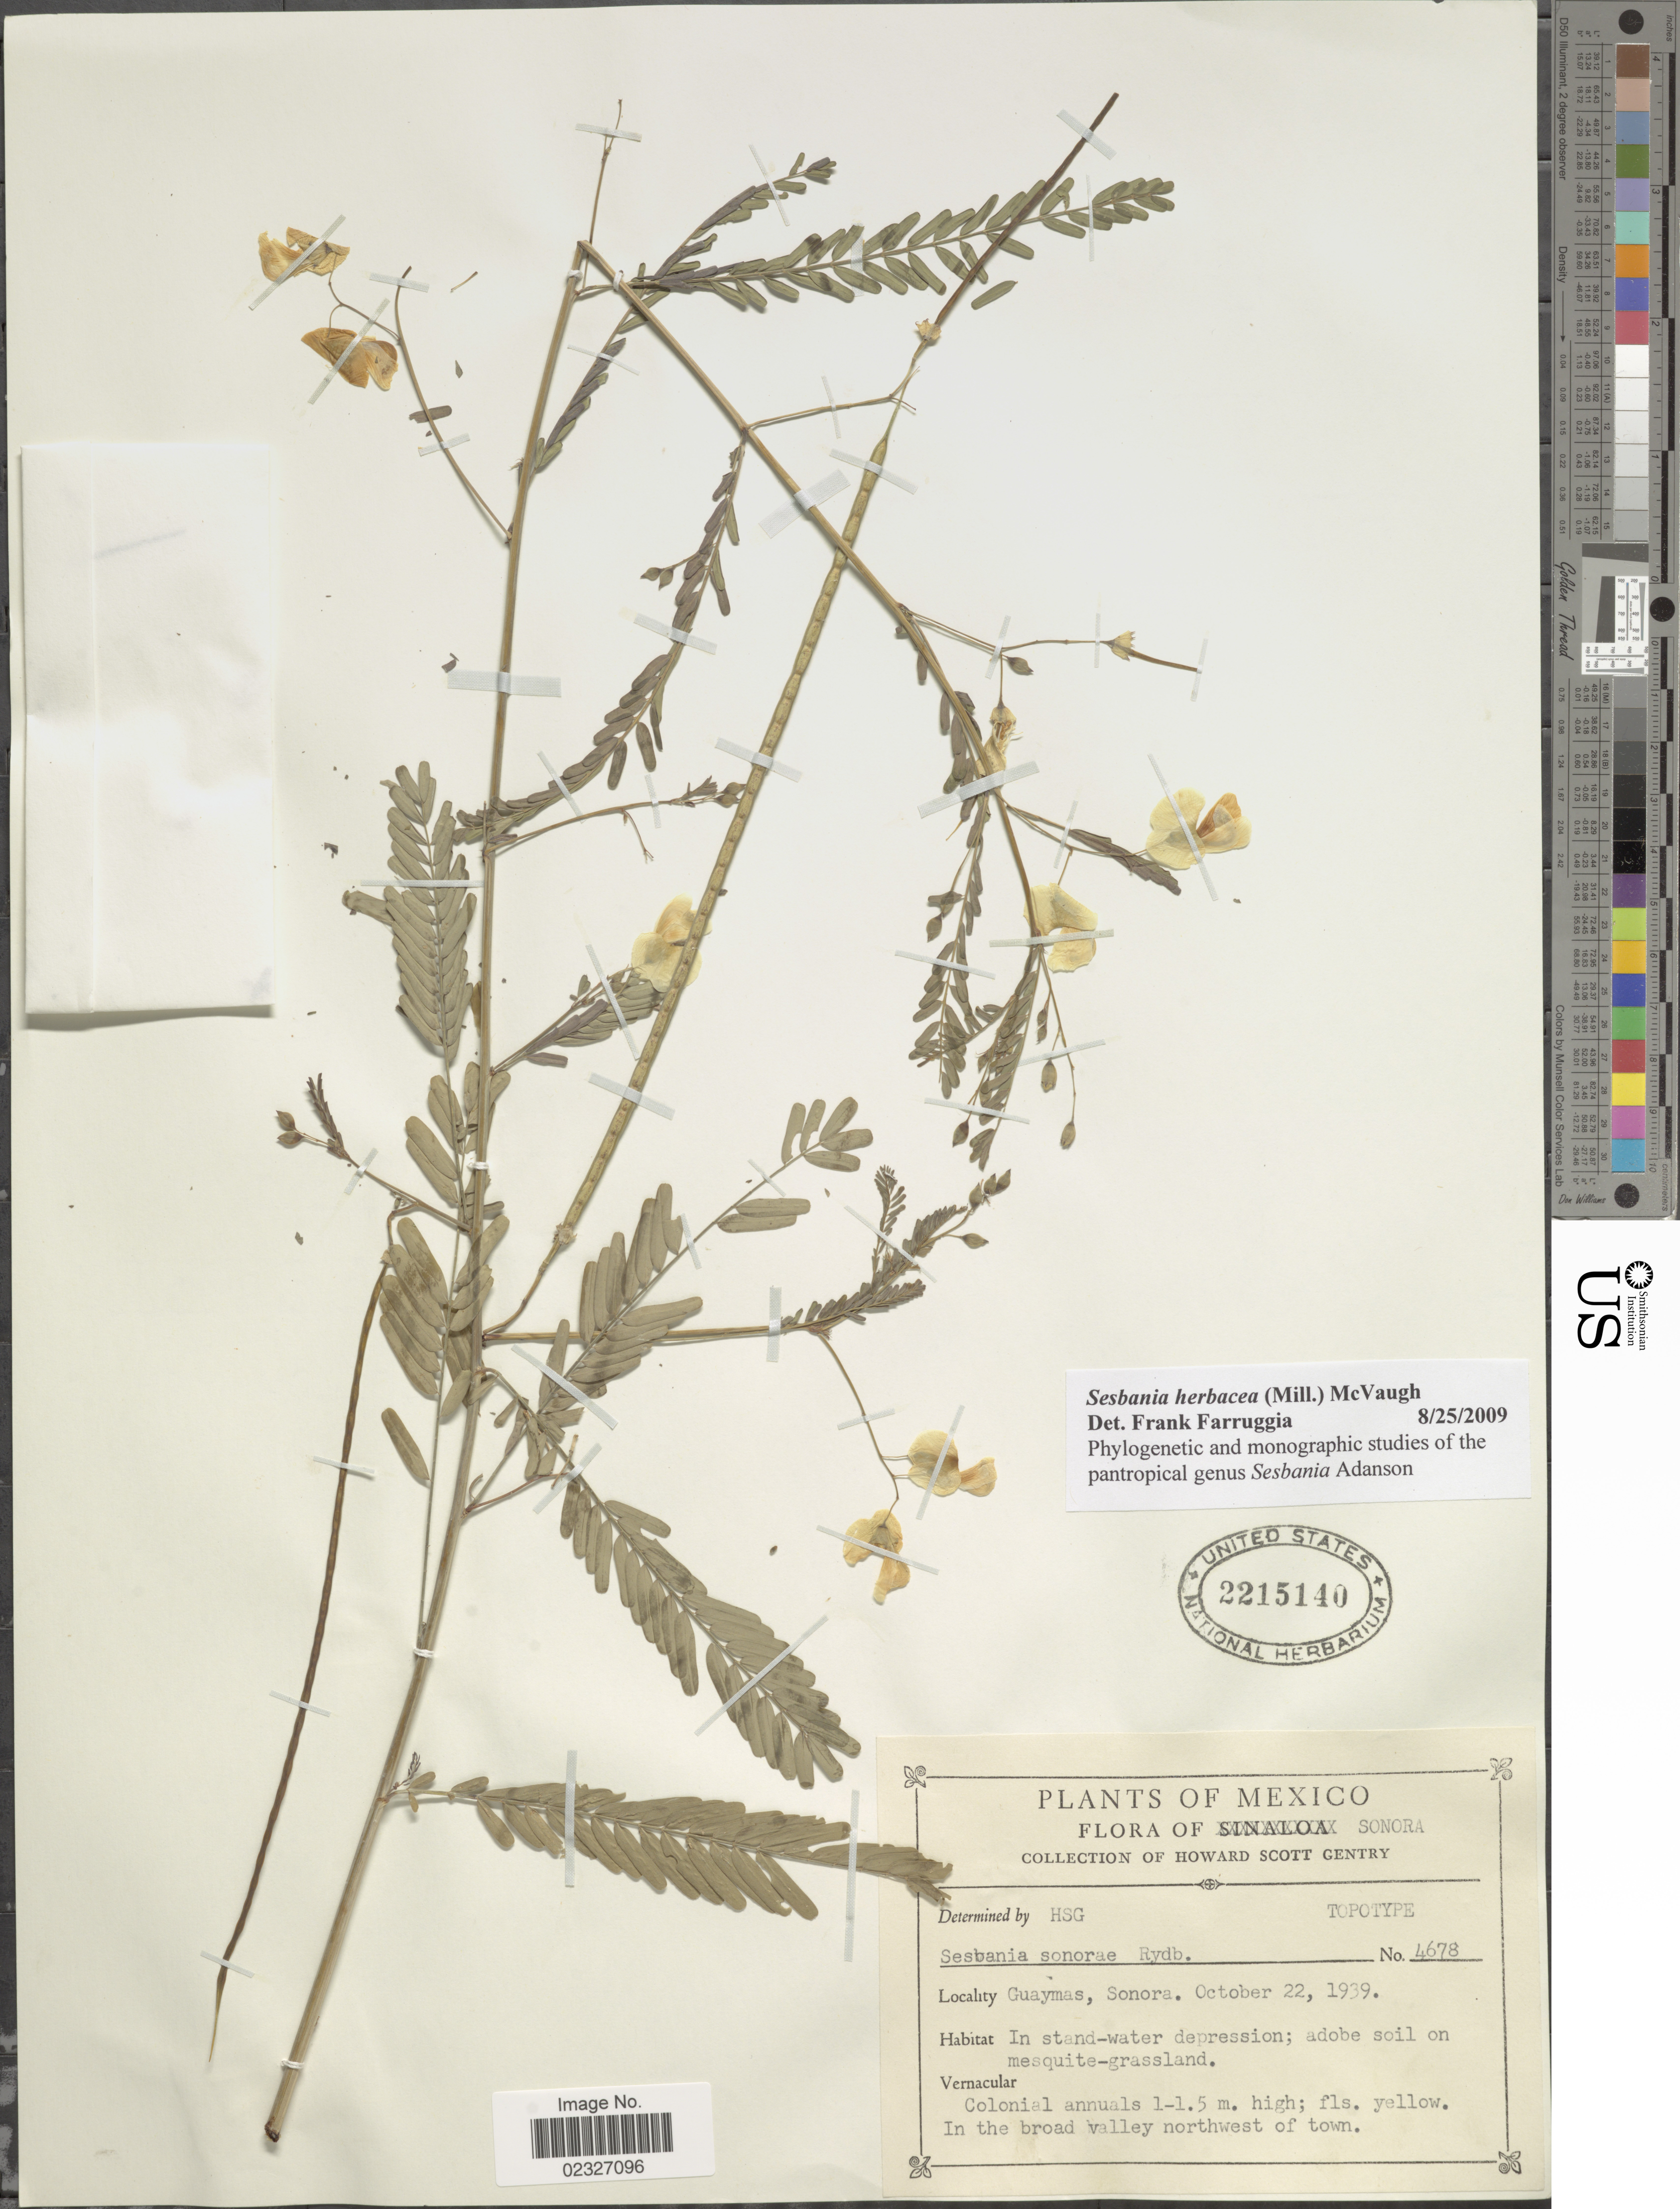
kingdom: Plantae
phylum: Tracheophyta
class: Magnoliopsida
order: Fabales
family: Fabaceae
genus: Sesbania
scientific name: Sesbania herbacea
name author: (Mill.) McVaugh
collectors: H. S. Gentry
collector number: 4678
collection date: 1939-10-22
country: Mexico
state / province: Sonora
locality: Guaymas, In the broad valley northwest of town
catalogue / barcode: US 2215140